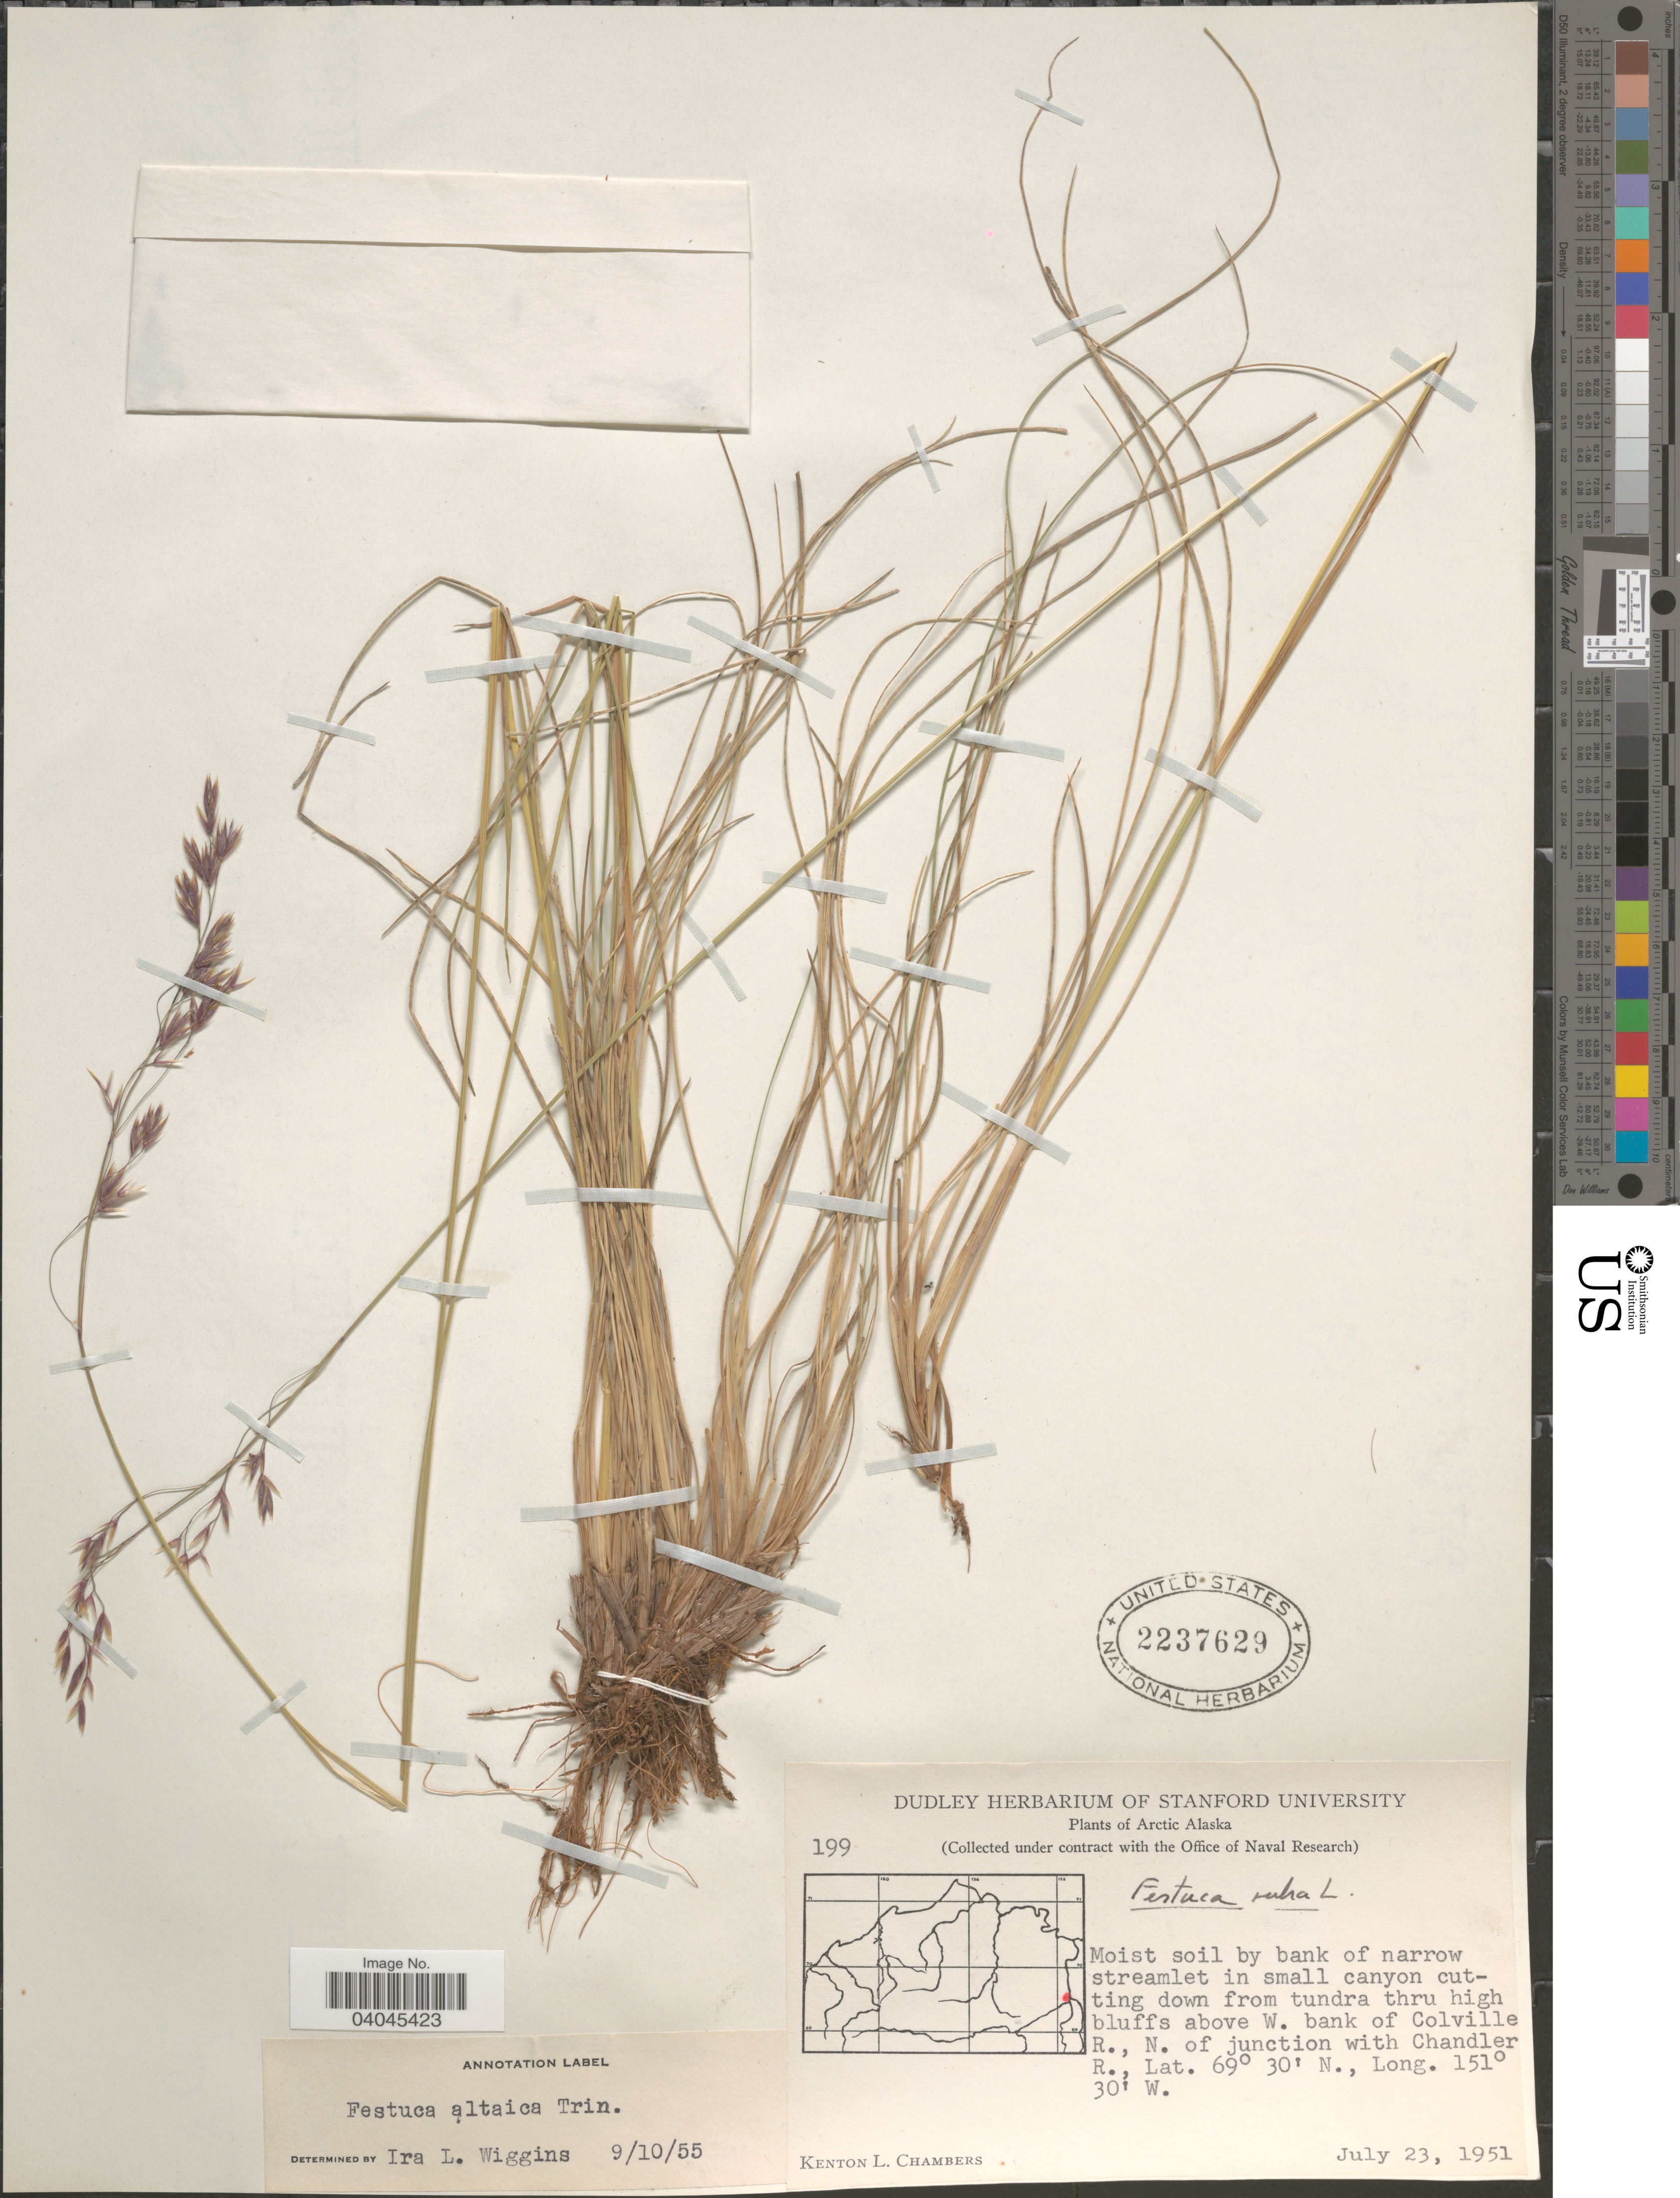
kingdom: Plantae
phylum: Tracheophyta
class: Liliopsida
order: Poales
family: Poaceae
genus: Festuca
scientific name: Festuca rubra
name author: L.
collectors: K. L. Chambers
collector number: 199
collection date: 1951-07-23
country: United States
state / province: Alaska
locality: Arctic Alaska. Above W. bank of Colville R., N. of junction with Chandler R.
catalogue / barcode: US 2237629